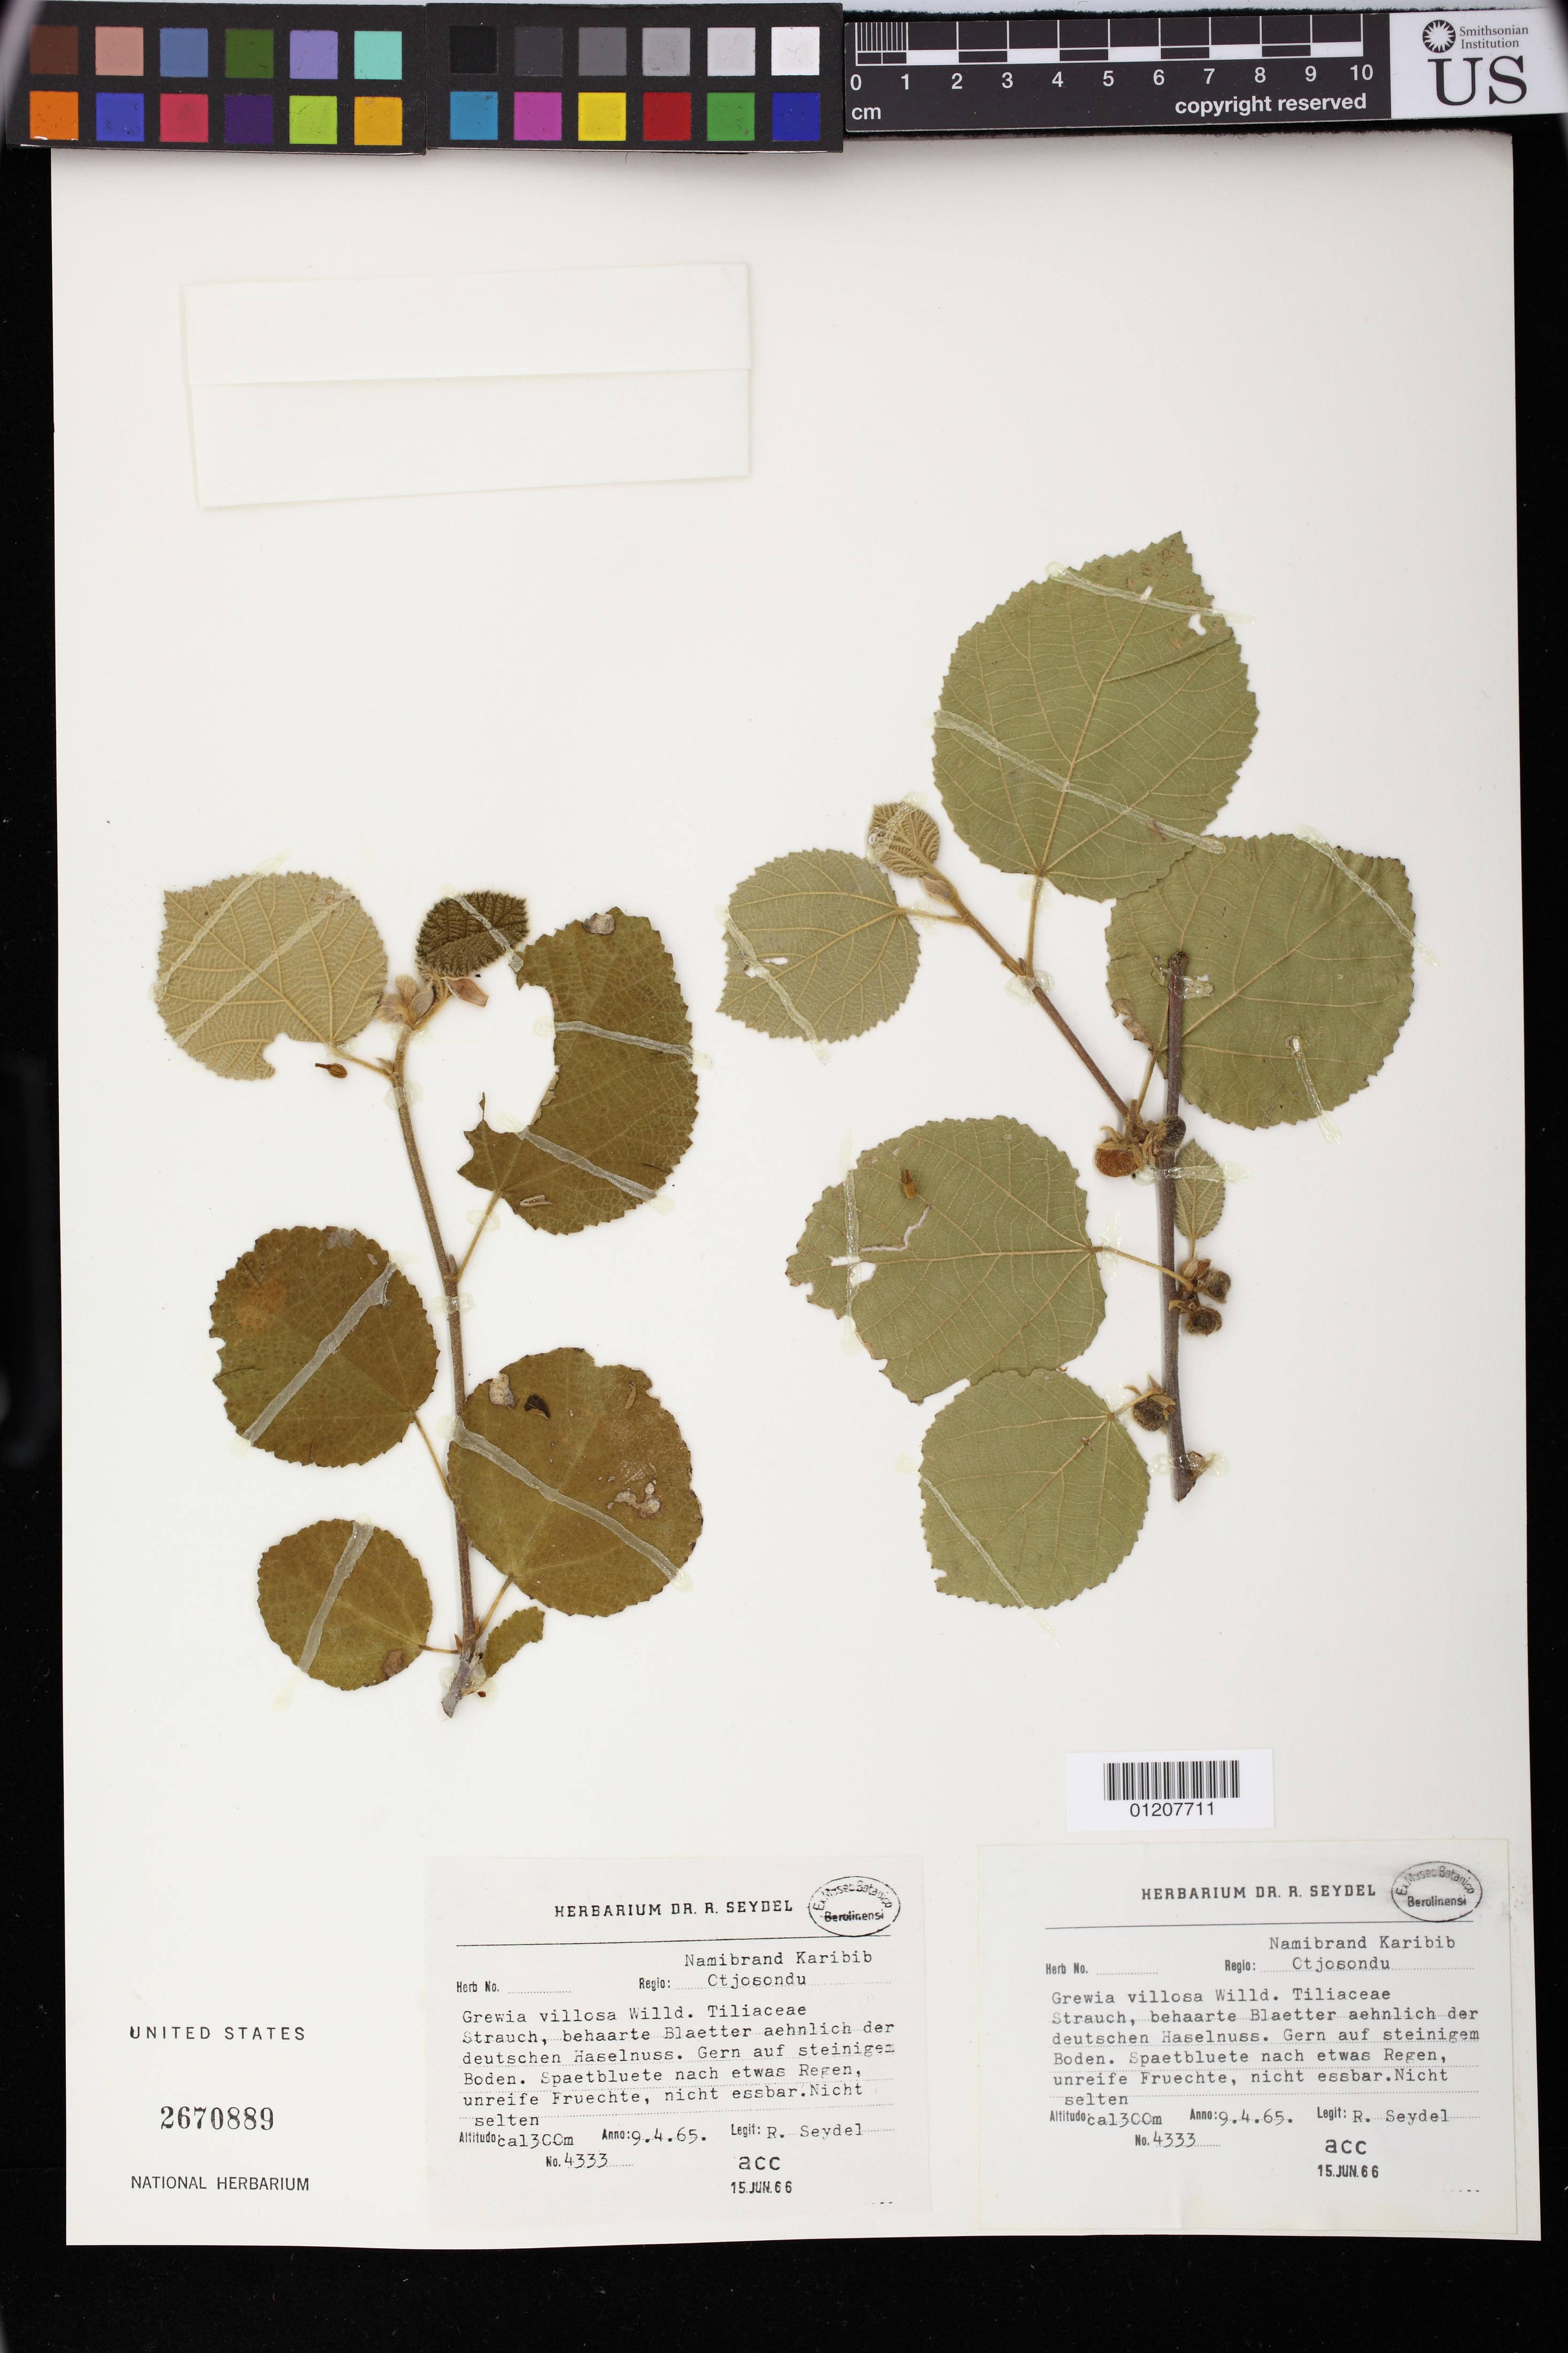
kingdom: Plantae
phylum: Tracheophyta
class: Magnoliopsida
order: Malvales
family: Malvaceae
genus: Grewia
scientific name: Grewia villosa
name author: Willd.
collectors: R. Seydel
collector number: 4333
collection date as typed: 04 Sep 1965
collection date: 1965-09-04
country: Namibia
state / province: Erongo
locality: Namibrand Karibib. Regio: Otjosondu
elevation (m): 1300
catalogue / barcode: US 2670889